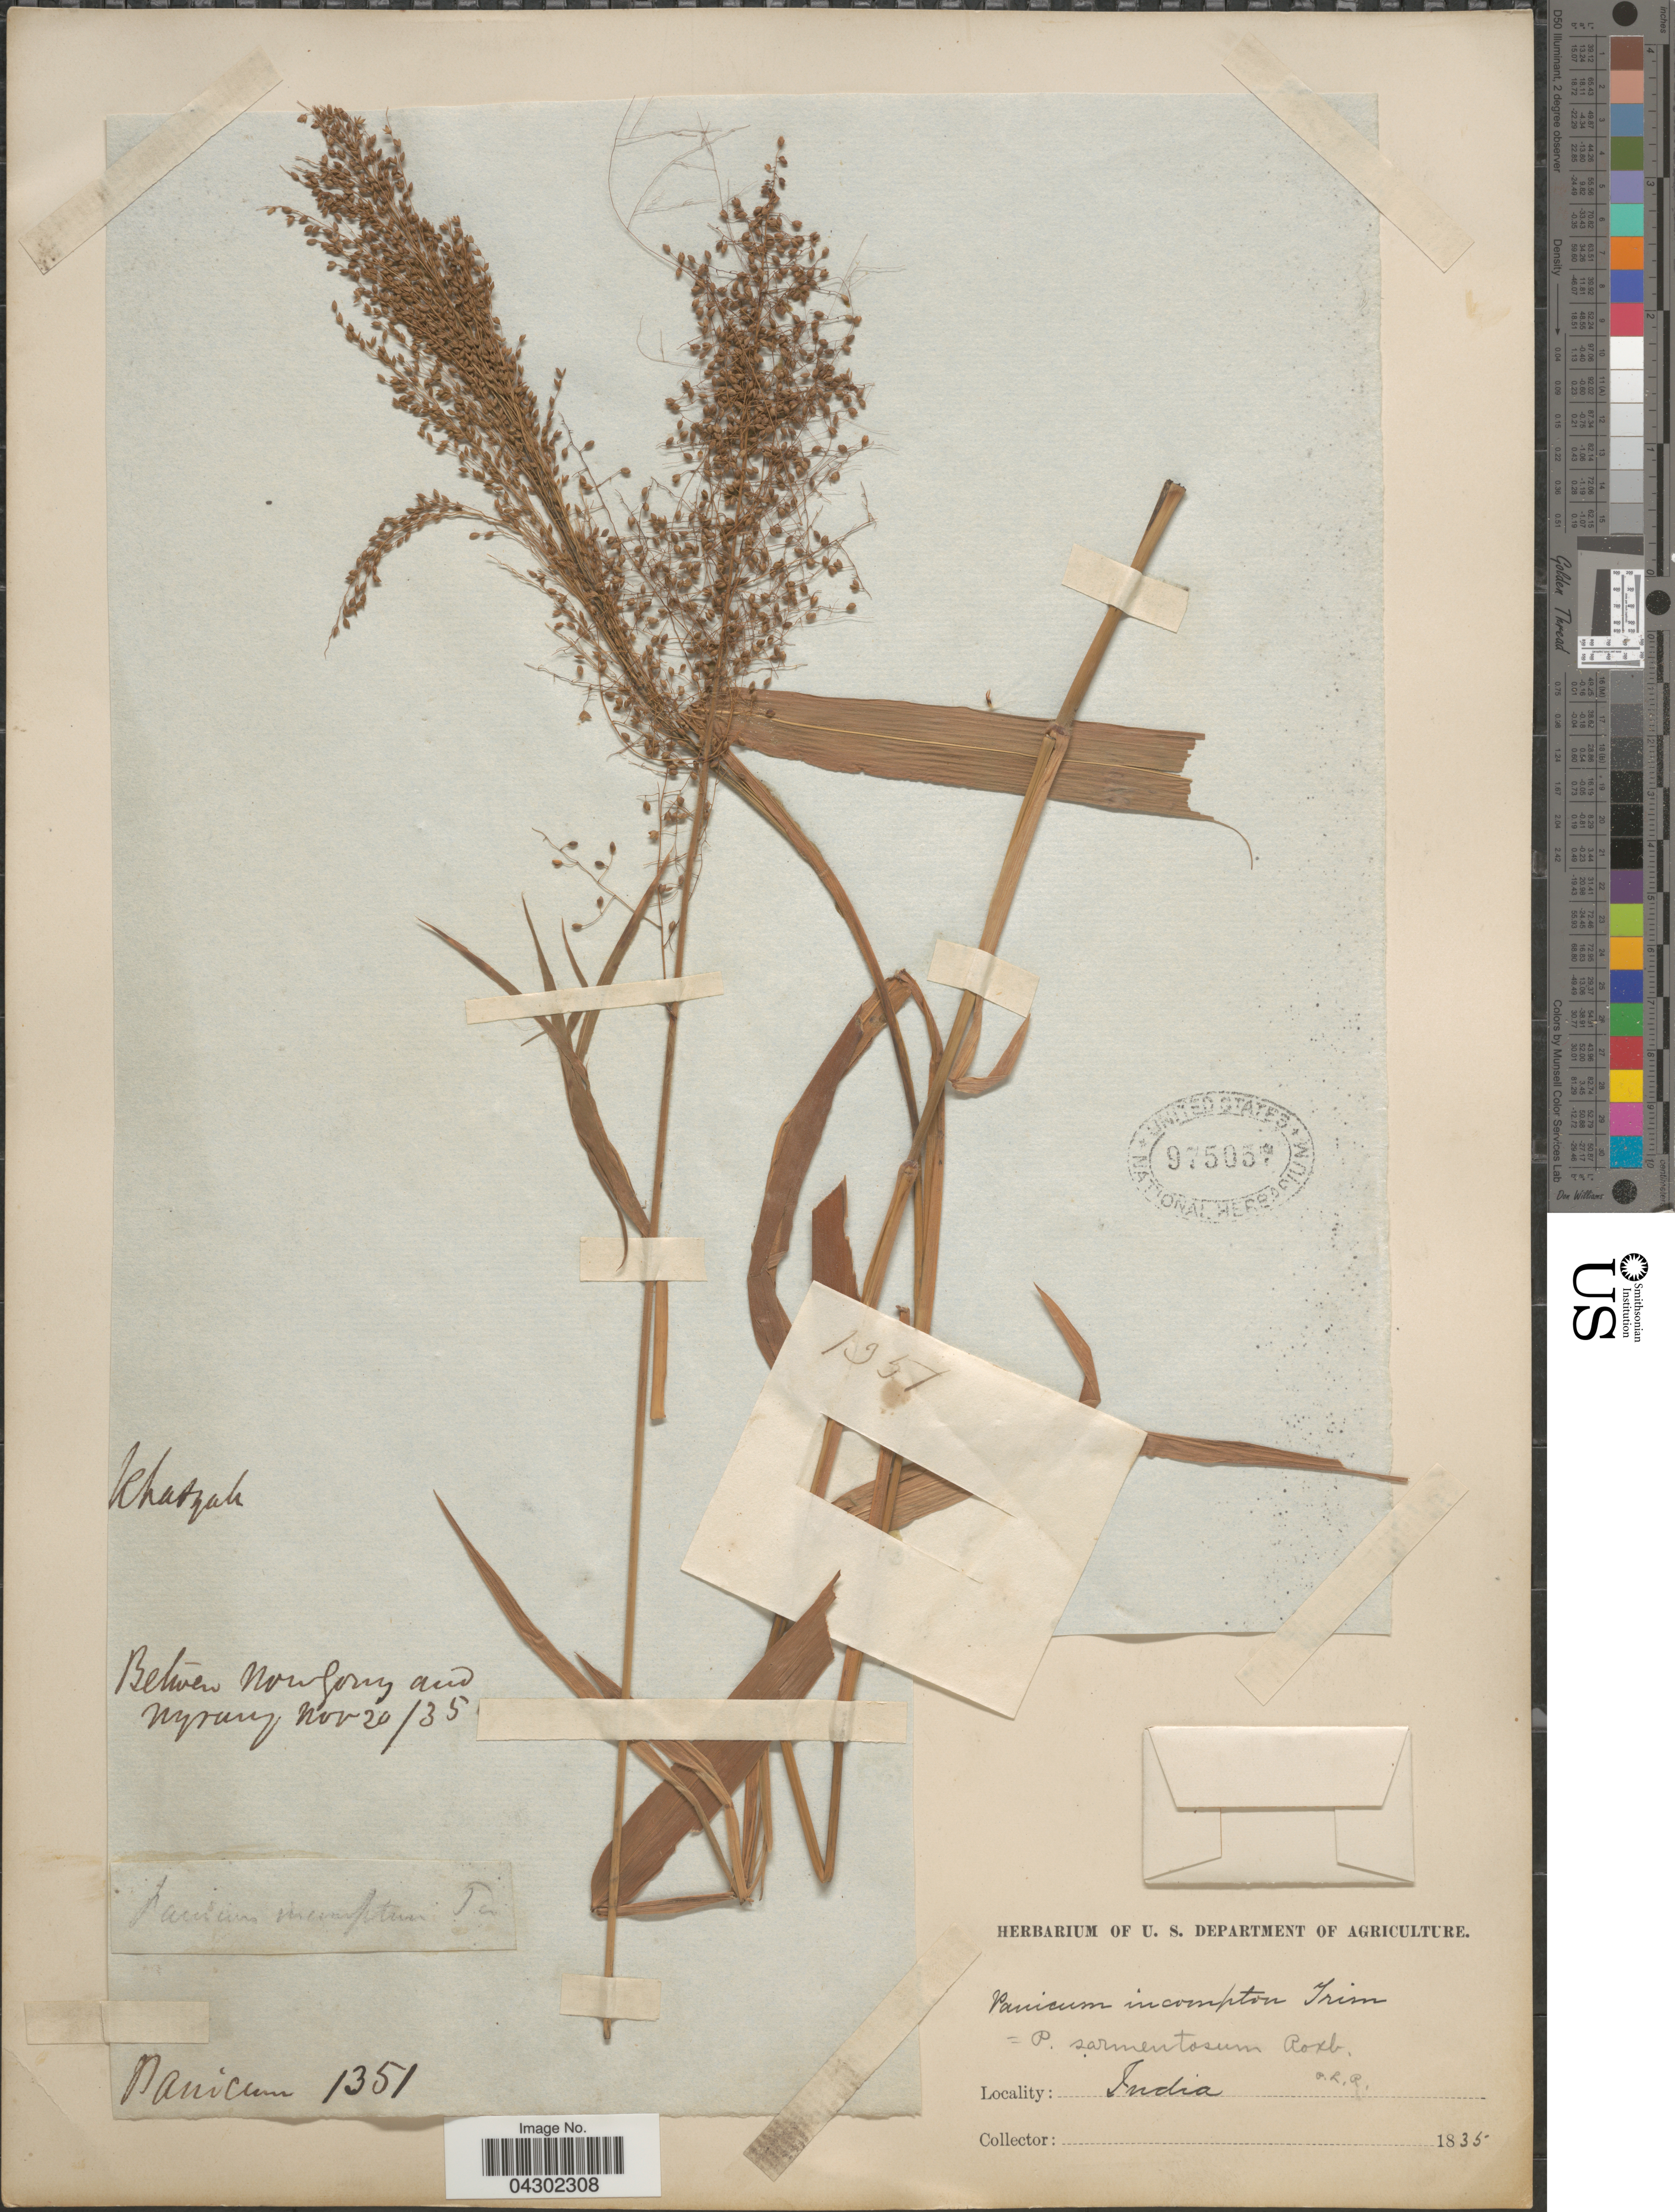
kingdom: Plantae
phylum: Tracheophyta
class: Liliopsida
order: Poales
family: Poaceae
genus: Panicum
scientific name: Panicum sarmentosum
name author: Roxb.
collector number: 1351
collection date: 1835-11-20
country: India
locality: Between [illegible text].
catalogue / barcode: US 975057